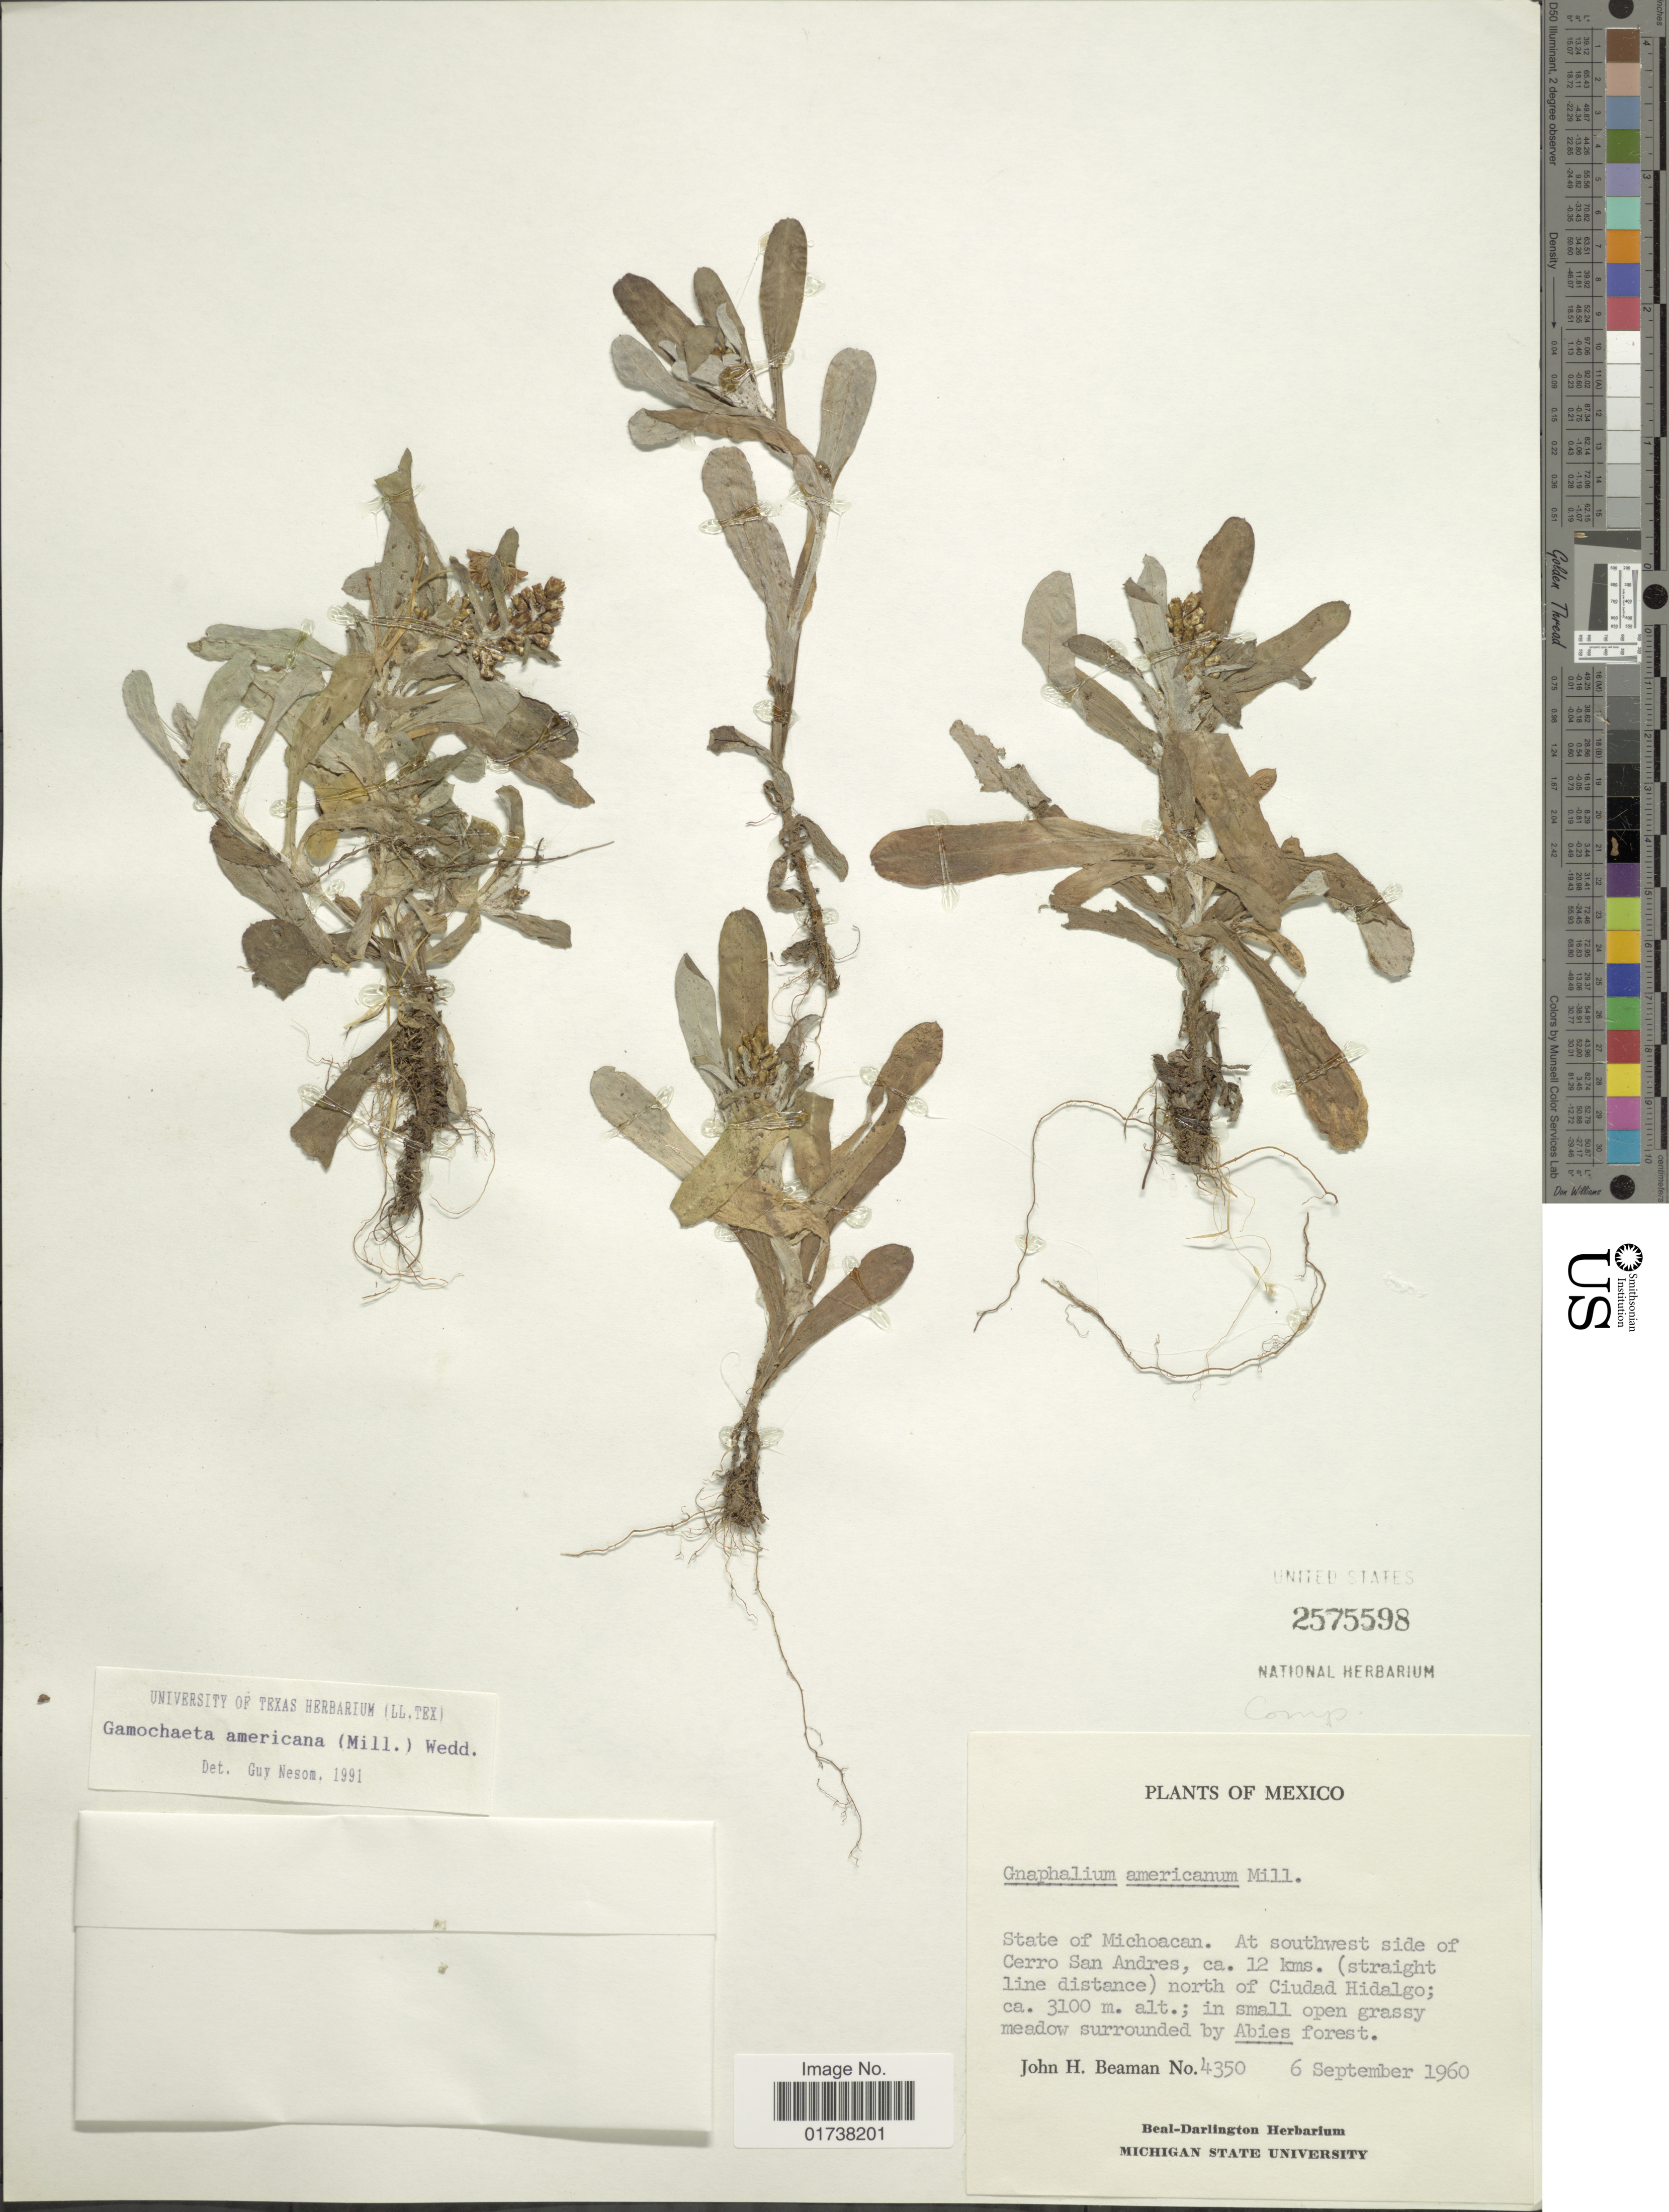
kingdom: Plantae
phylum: Tracheophyta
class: Magnoliopsida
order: Asterales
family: Asteraceae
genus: Gamochaeta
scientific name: Gamochaeta americana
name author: (Mill.) Wedd.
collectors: J. H. Beaman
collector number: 4350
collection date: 1960-09-06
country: Mexico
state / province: Michoacán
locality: At Southwest side of Cerro San Andres, ca. 12 kms. (straight line distance) north of Ciudad Hildalgo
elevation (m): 3100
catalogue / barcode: US 2575598